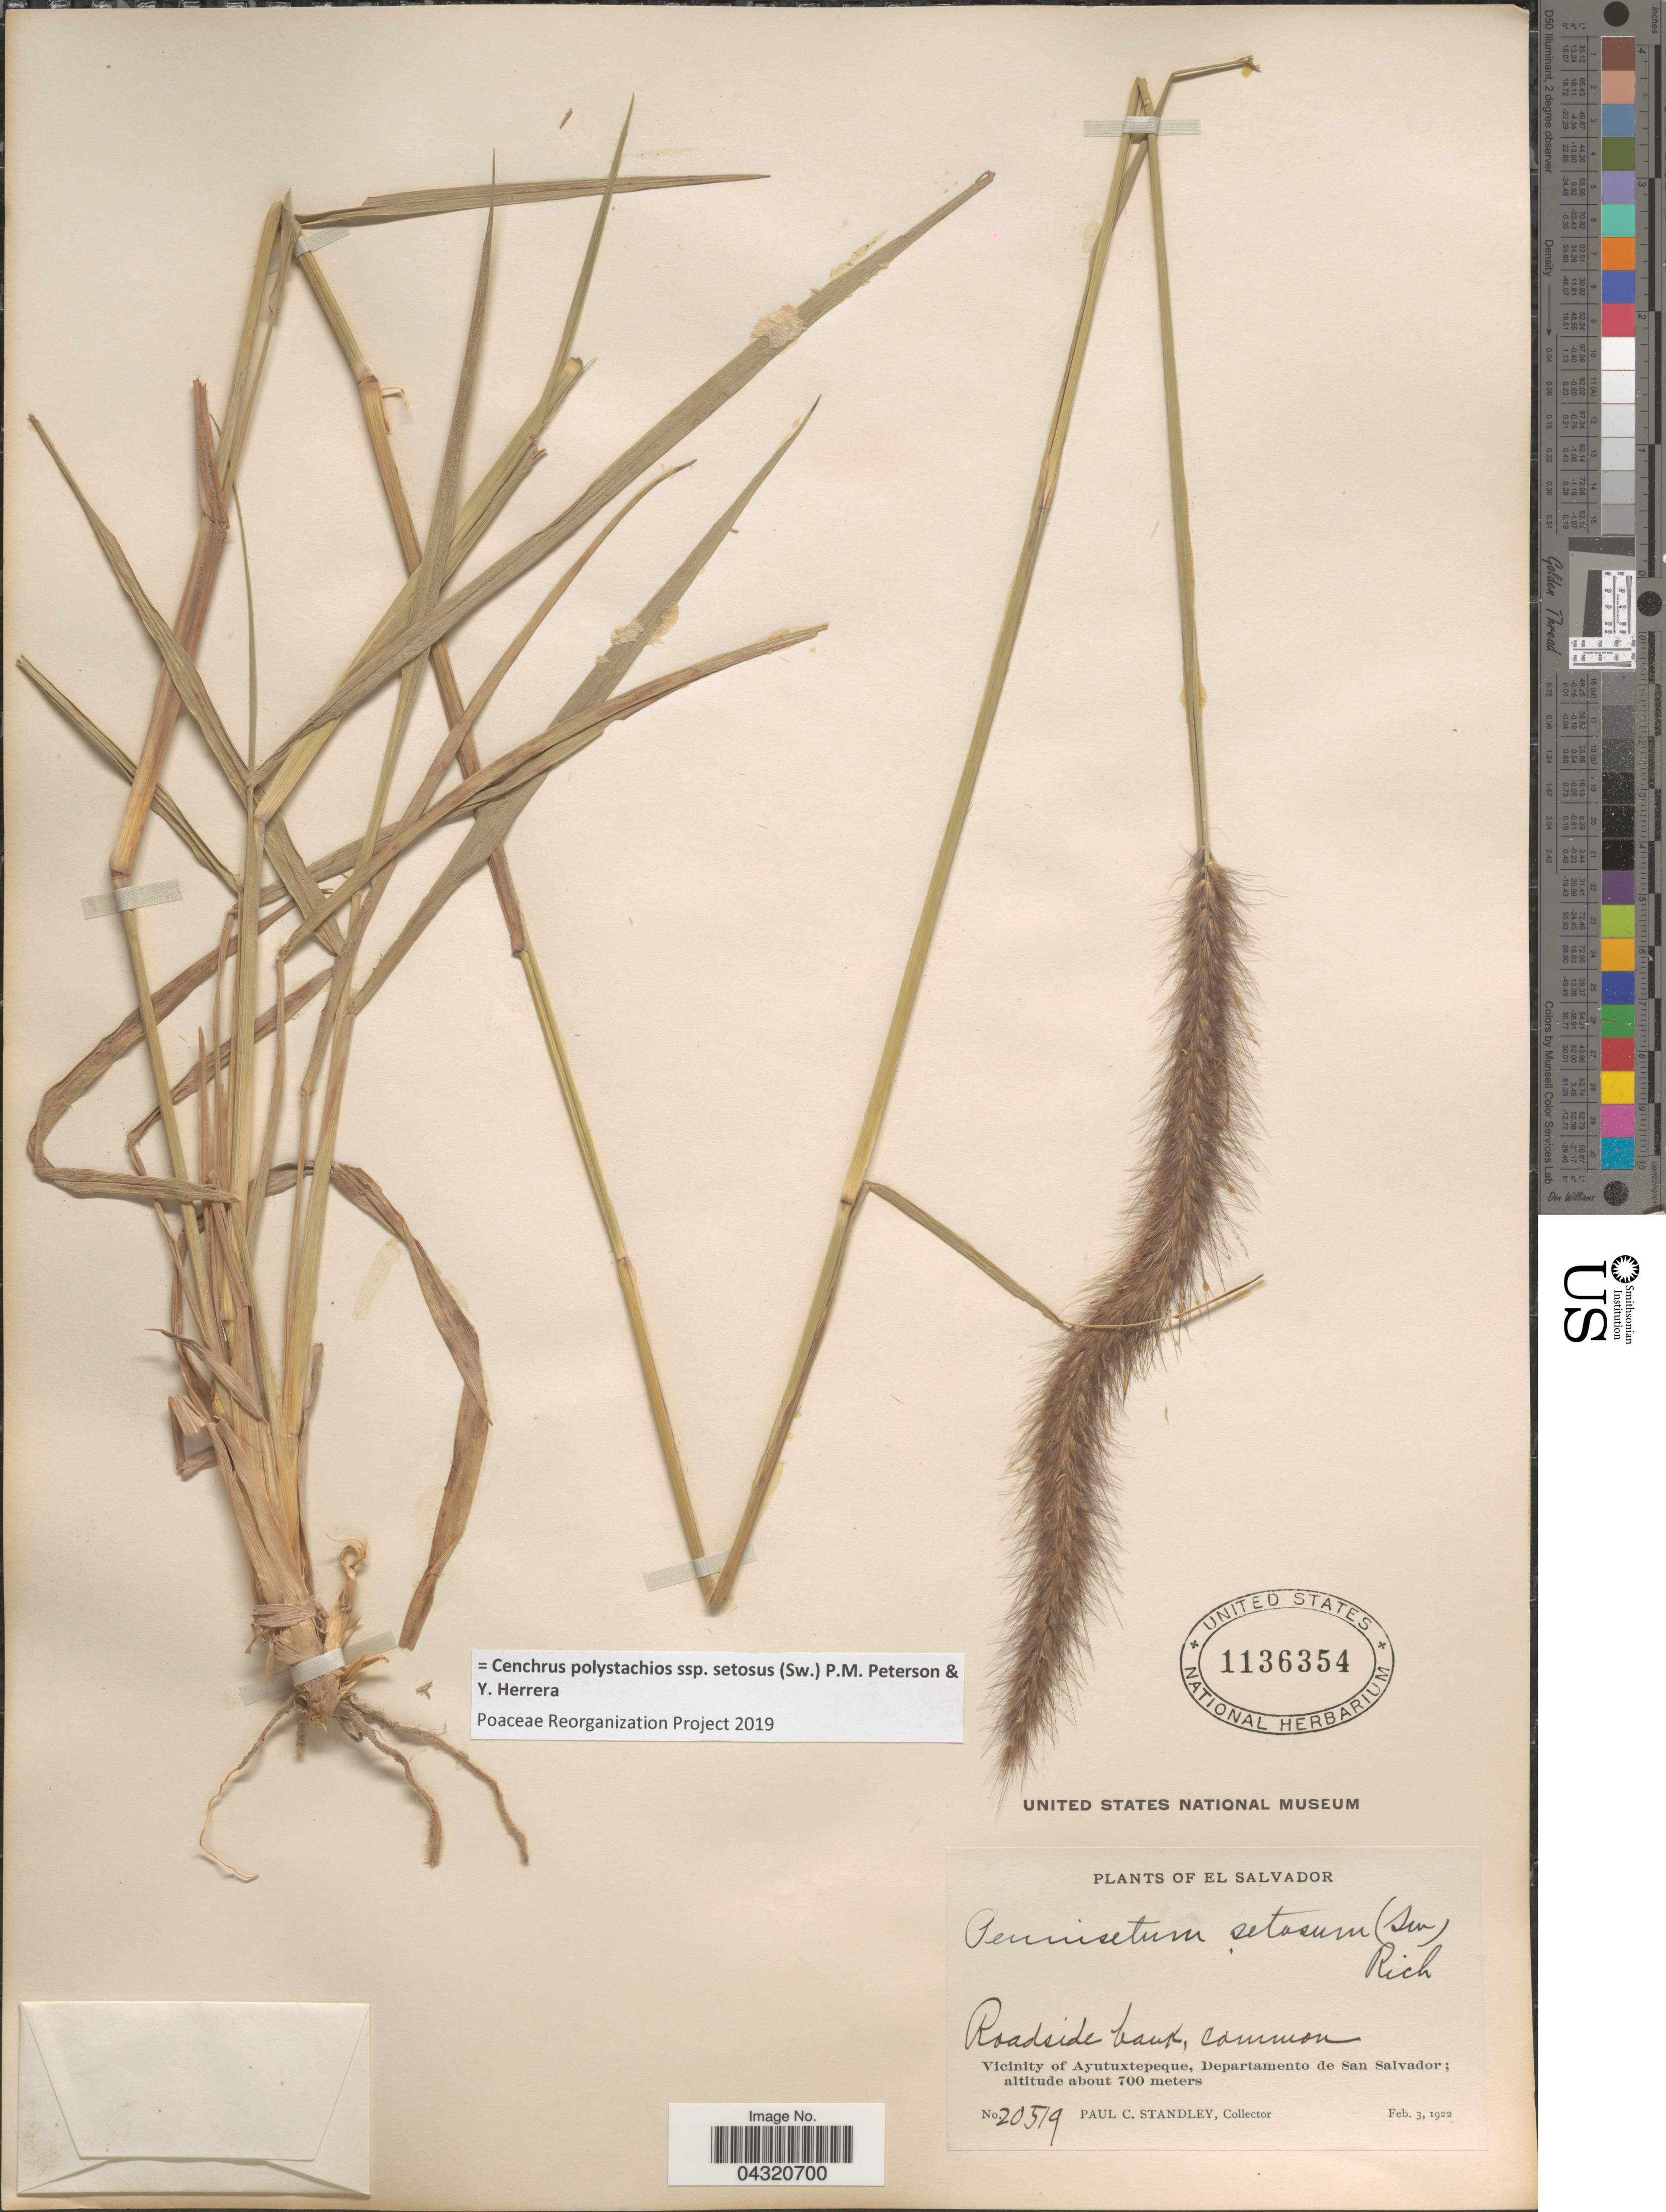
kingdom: Plantae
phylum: Tracheophyta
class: Liliopsida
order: Poales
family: Poaceae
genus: Cenchrus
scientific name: Cenchrus polystachios subsp. setosus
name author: (Sw.) P.M. Peterson & Y. Herrera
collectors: P. C. Standley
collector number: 20519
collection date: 1922-02-03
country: El Salvador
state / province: San Salvador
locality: Vicinity of Ayutuxtepeque, Departamento de San Salvador.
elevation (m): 700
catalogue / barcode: US 1136354